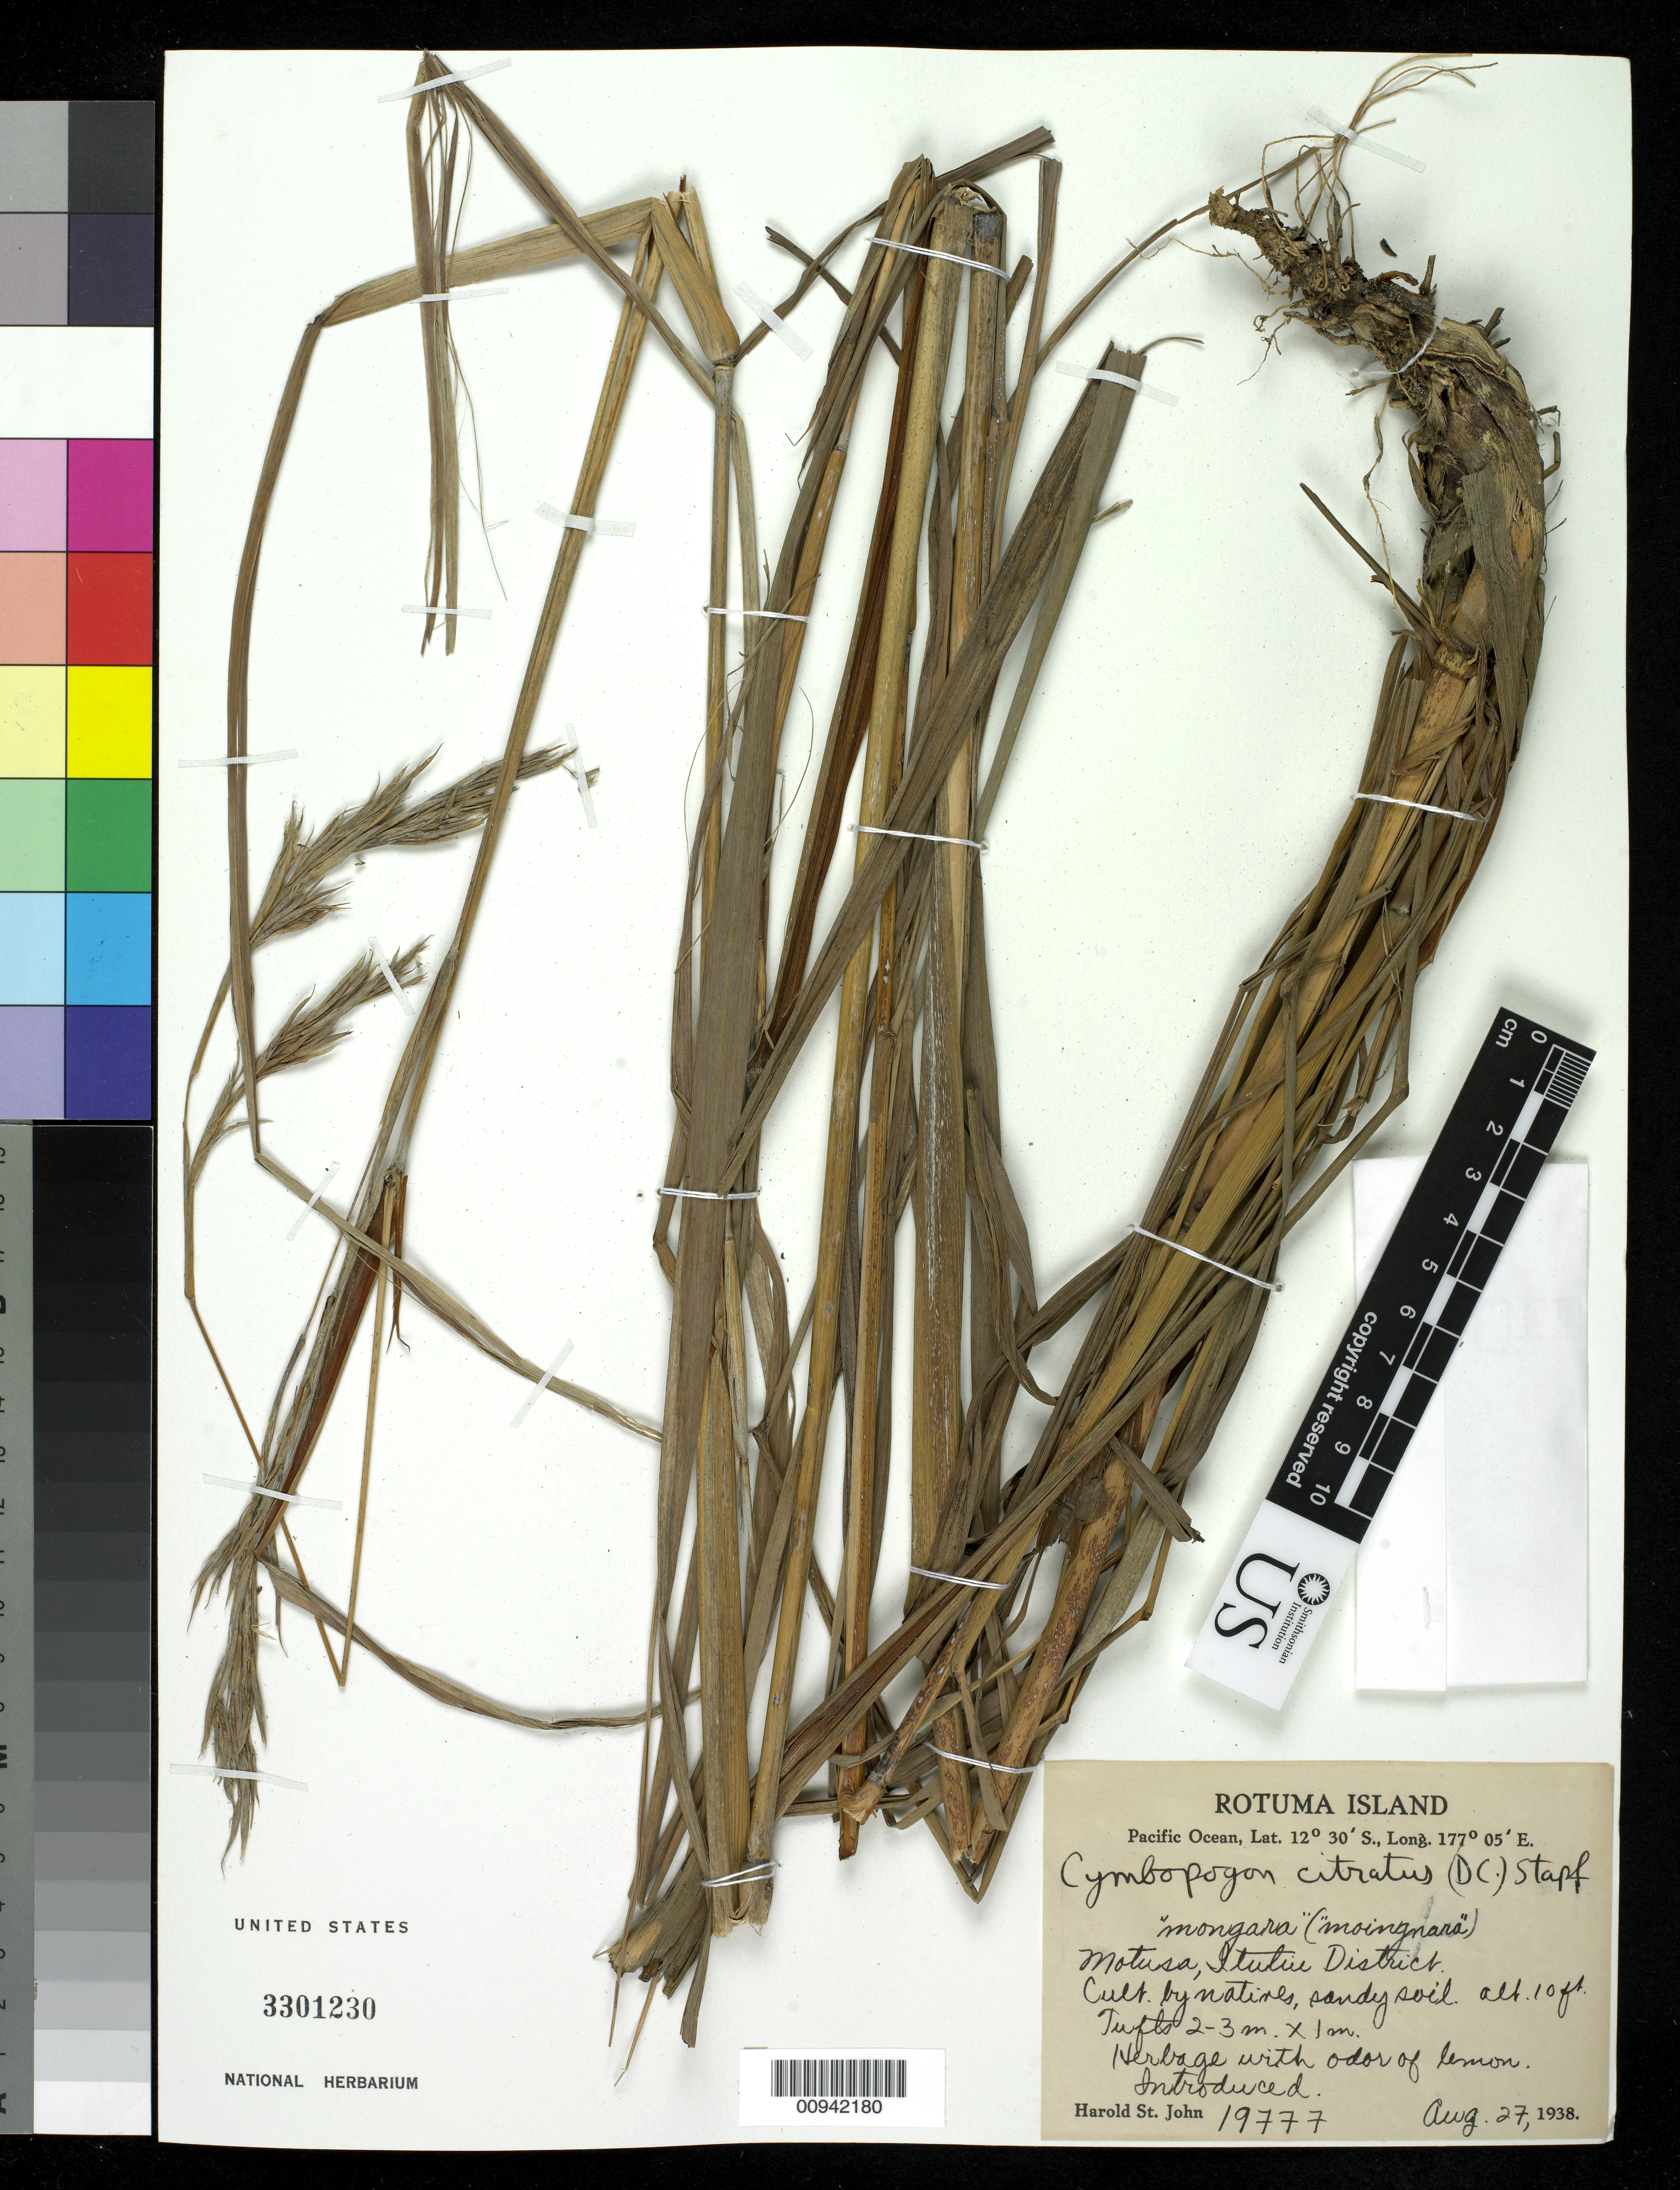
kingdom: Plantae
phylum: Tracheophyta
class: Liliopsida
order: Poales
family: Poaceae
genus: Cymbopogon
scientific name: Cymbopogon citratus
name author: (Nees) Stapf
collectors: H. St. John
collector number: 19777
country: Fiji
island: Rotuma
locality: Itulue District, Motusa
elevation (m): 3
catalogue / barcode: US 3301230